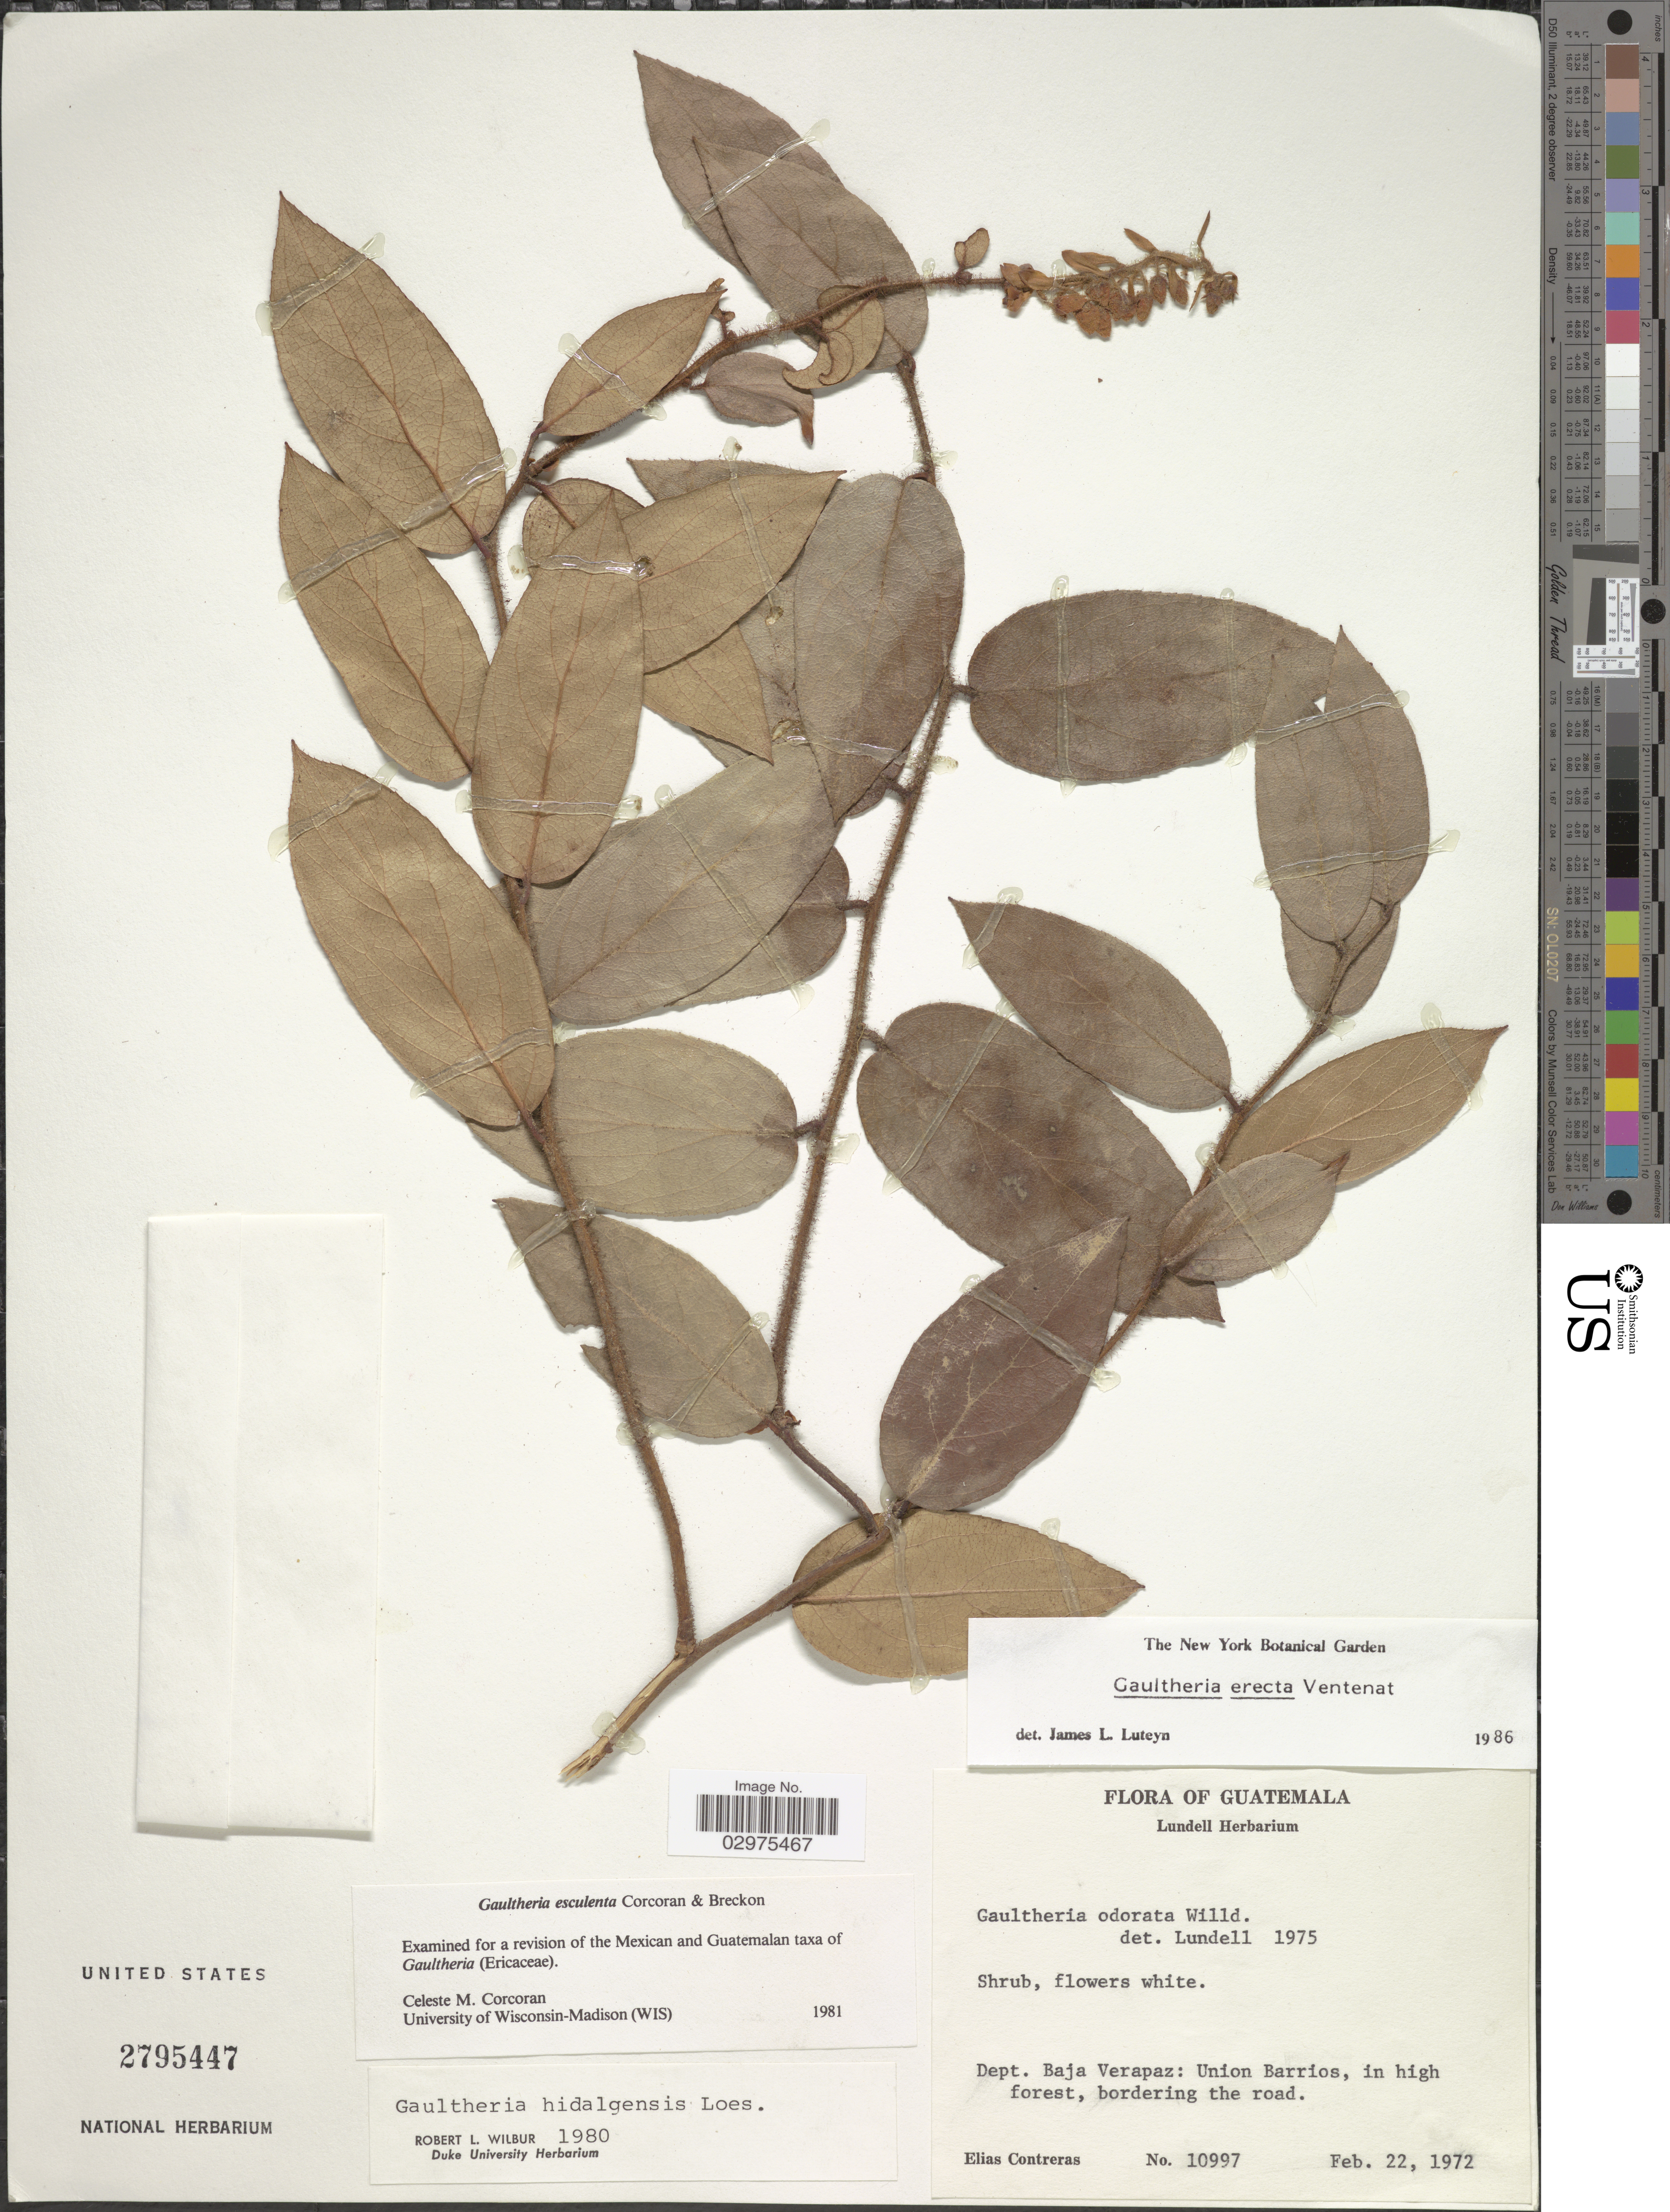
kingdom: Plantae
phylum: Tracheophyta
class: Magnoliopsida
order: Ericales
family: Ericaceae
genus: Gaultheria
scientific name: Gaultheria erecta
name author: Vent.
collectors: E. Contreras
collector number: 10997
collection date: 1972-02-22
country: Guatemala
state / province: Baja Verapaz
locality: Dept. Baja Verapaz: Union Barrios, in high forest, bordering the road.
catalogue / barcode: US 2795447